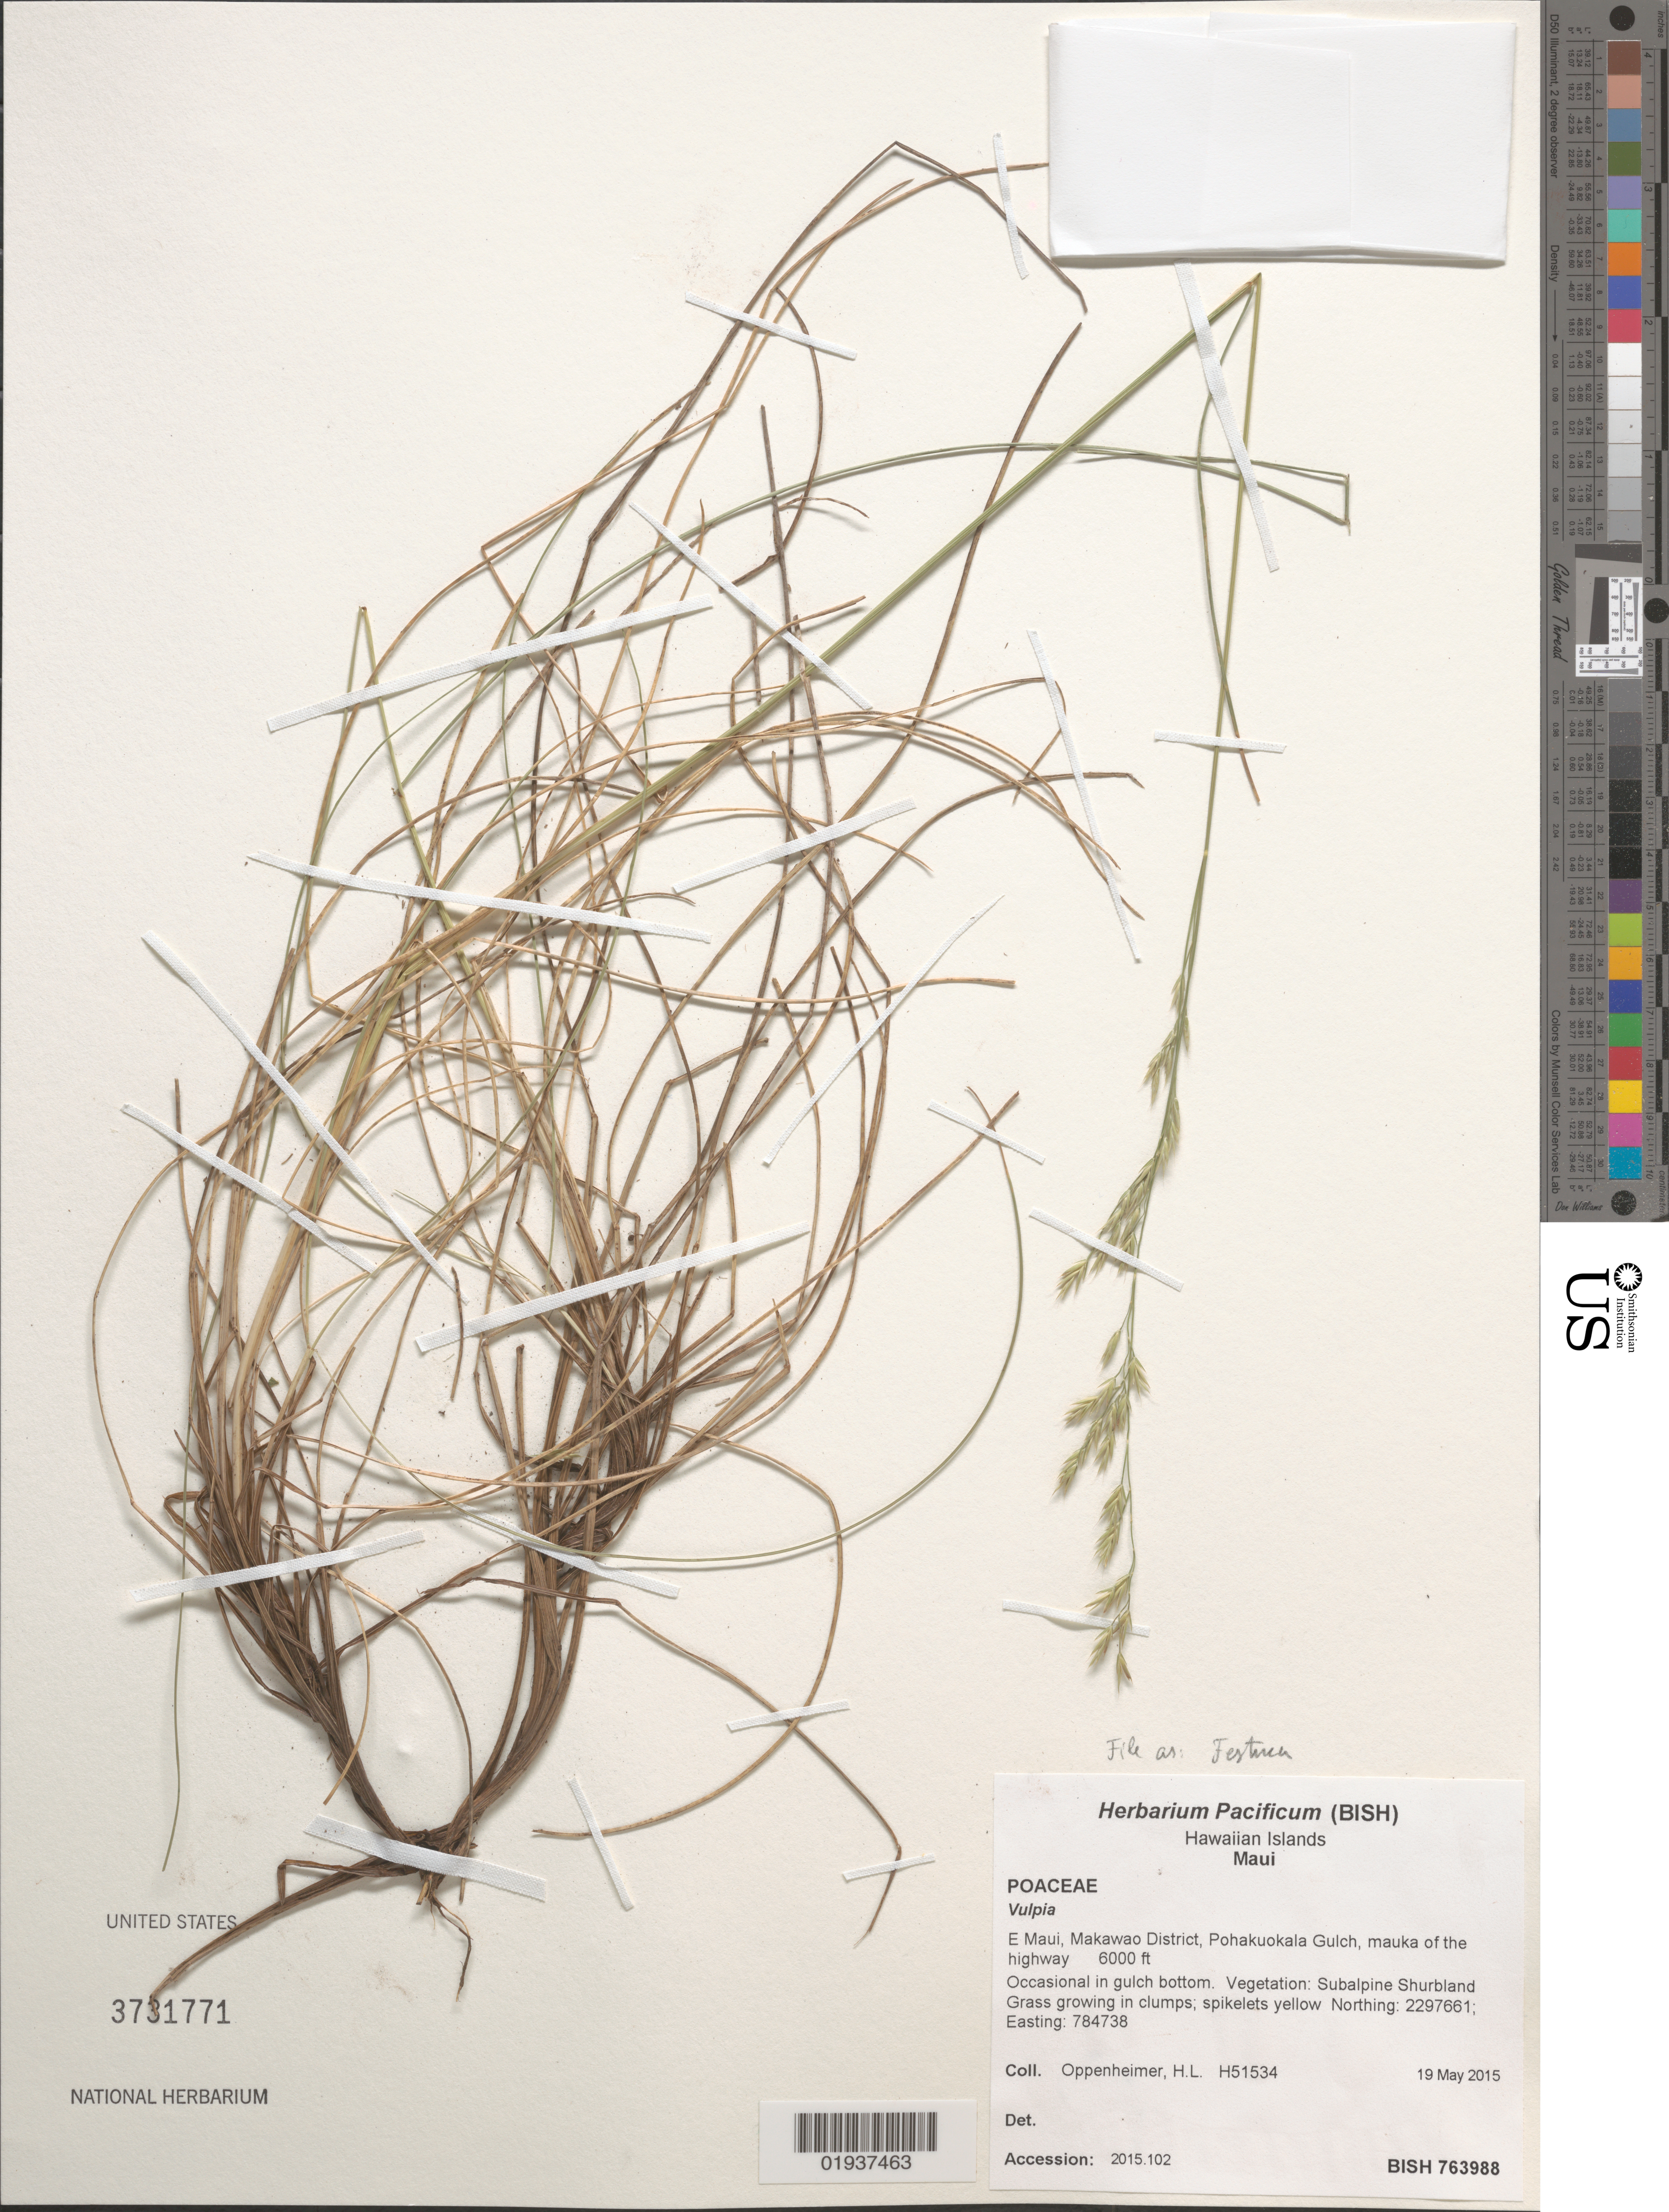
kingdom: Plantae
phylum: Tracheophyta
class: Liliopsida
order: Poales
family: Poaceae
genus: Festuca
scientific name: Festuca sp.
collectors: H. L. Oppenheimer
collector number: H51534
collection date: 2015-05-19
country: United States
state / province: Hawaii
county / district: Maui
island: Maui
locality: Makawao District, East Maui, Pohakuokala Gulch, mauka of the highway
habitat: Subapline shrubland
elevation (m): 1829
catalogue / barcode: US 3731771